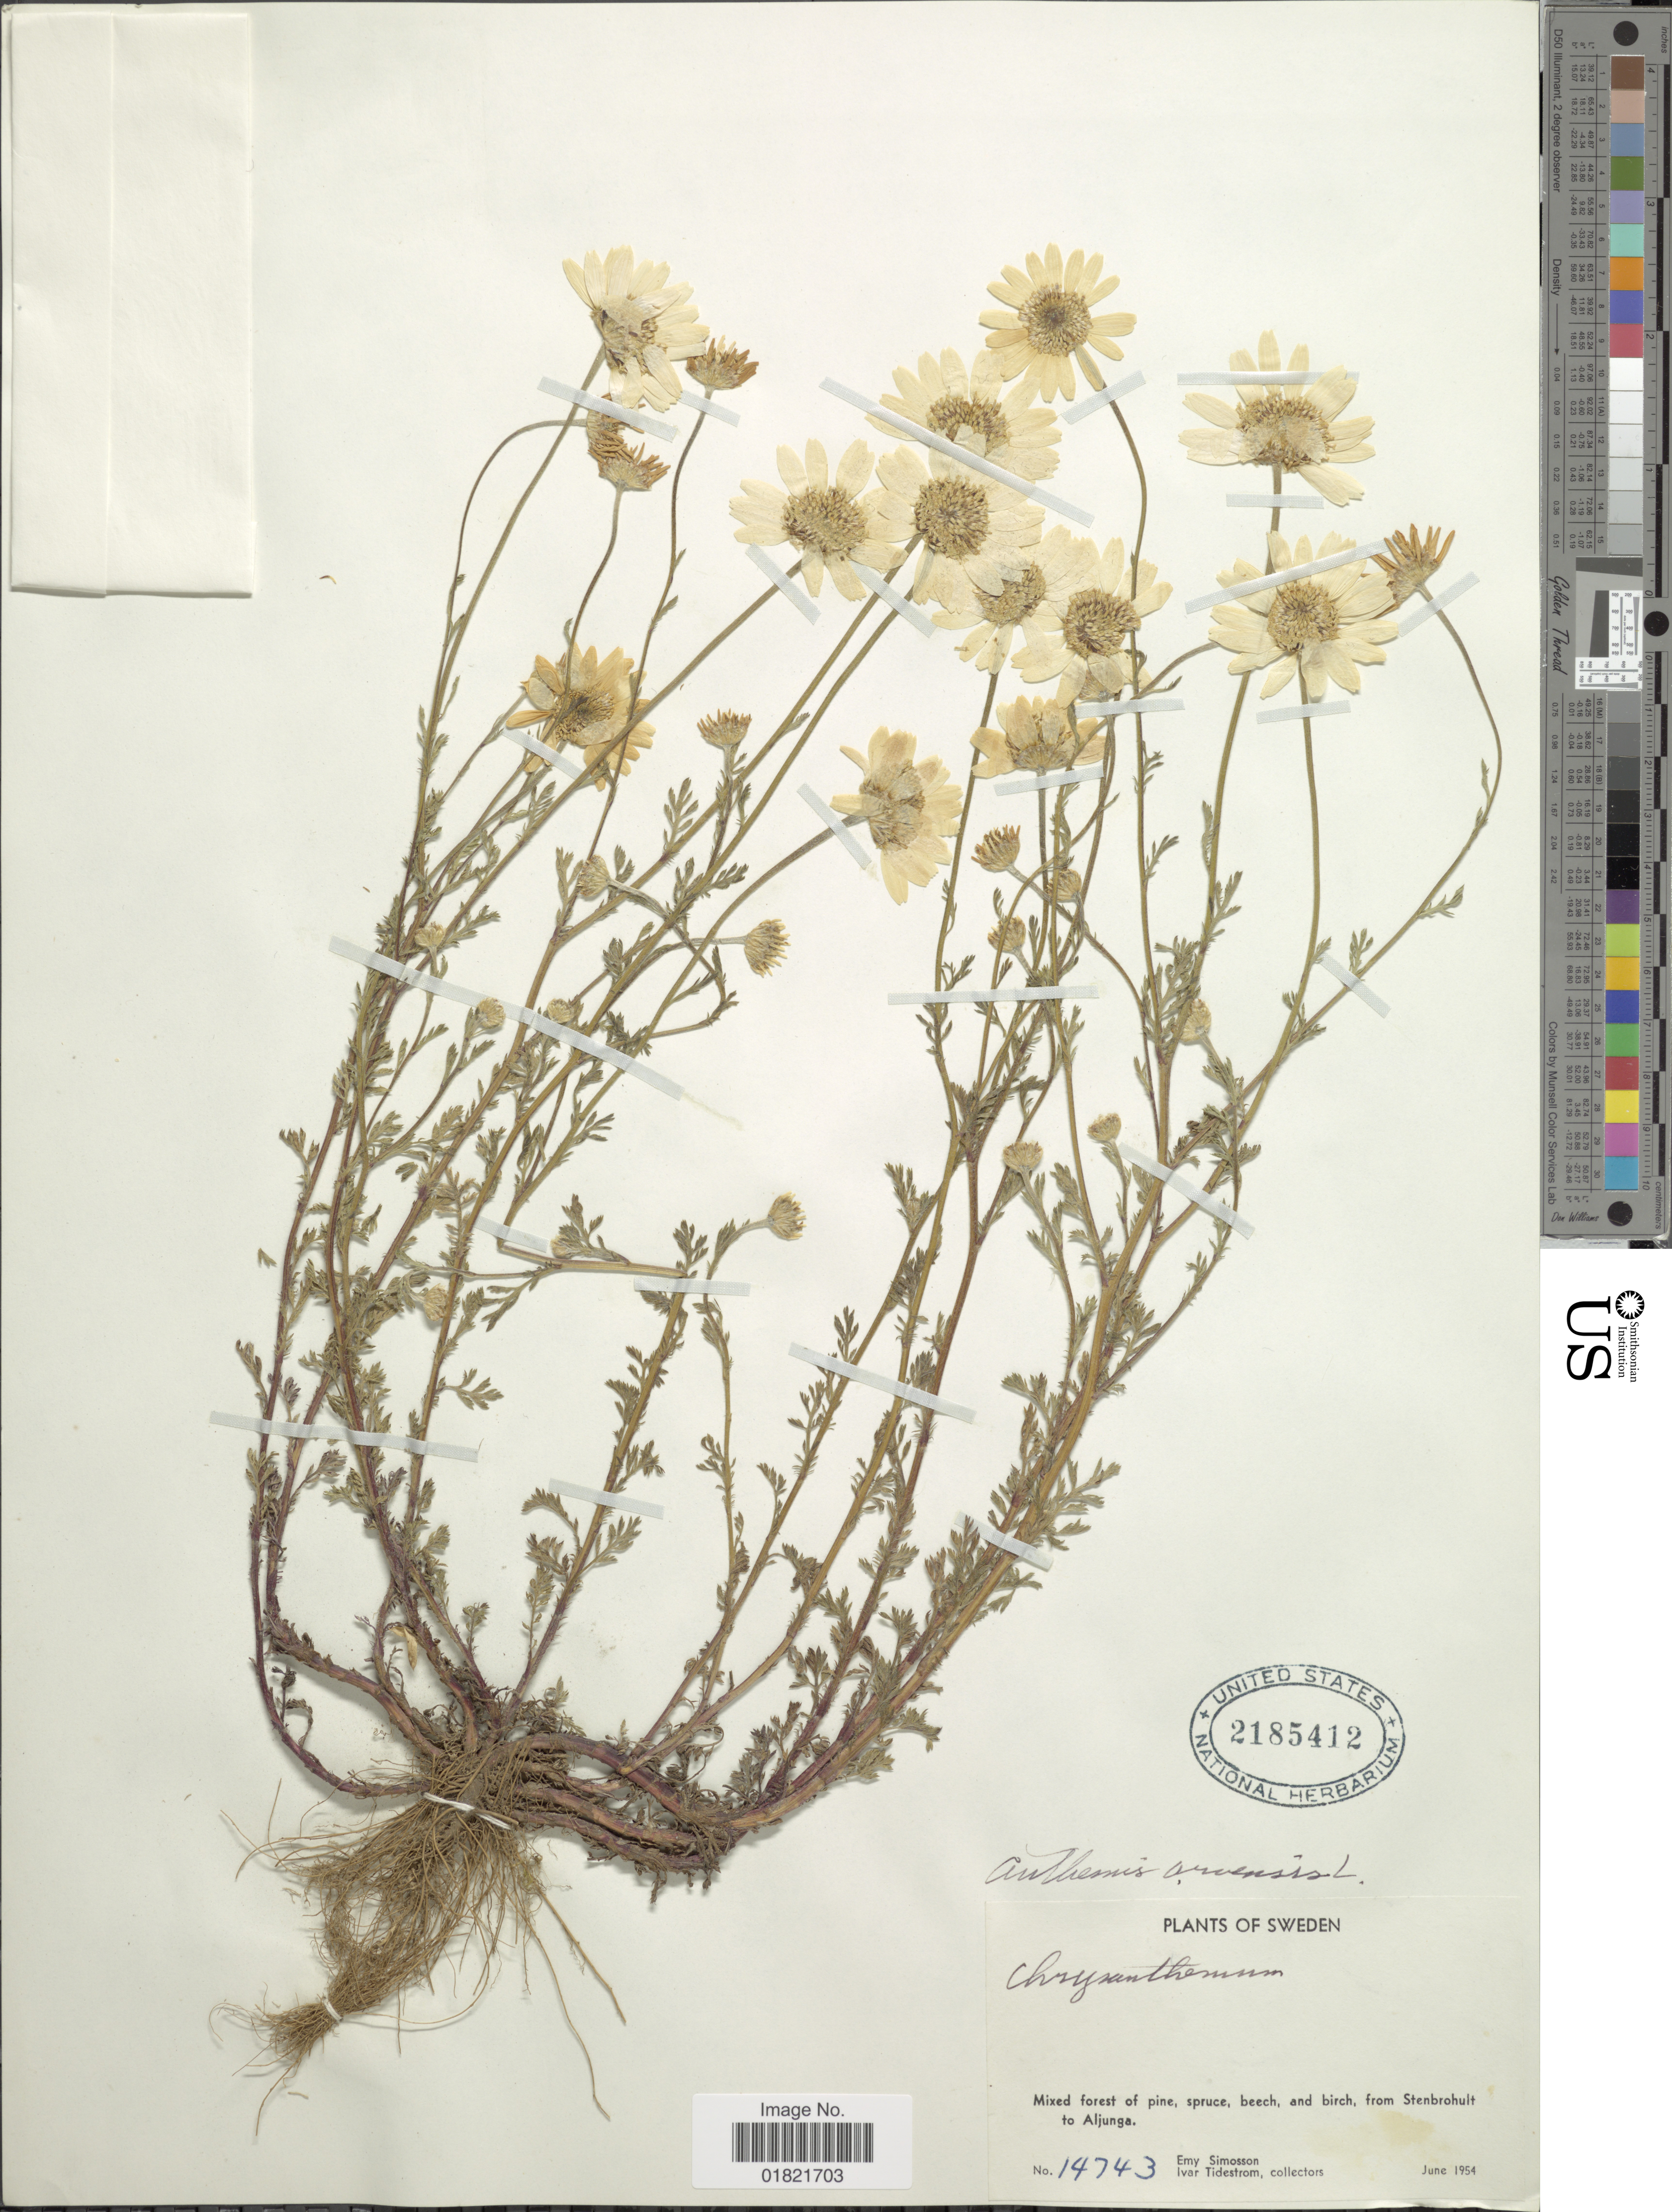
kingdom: Plantae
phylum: Tracheophyta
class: Magnoliopsida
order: Asterales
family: Asteraceae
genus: Anthemis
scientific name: Anthemis arvensis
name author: L.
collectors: E. Simosson & I. F. Tidestrom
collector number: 14743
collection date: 1954-06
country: Sweden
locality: From Stenbrohult to Aljunga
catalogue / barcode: US 2185412